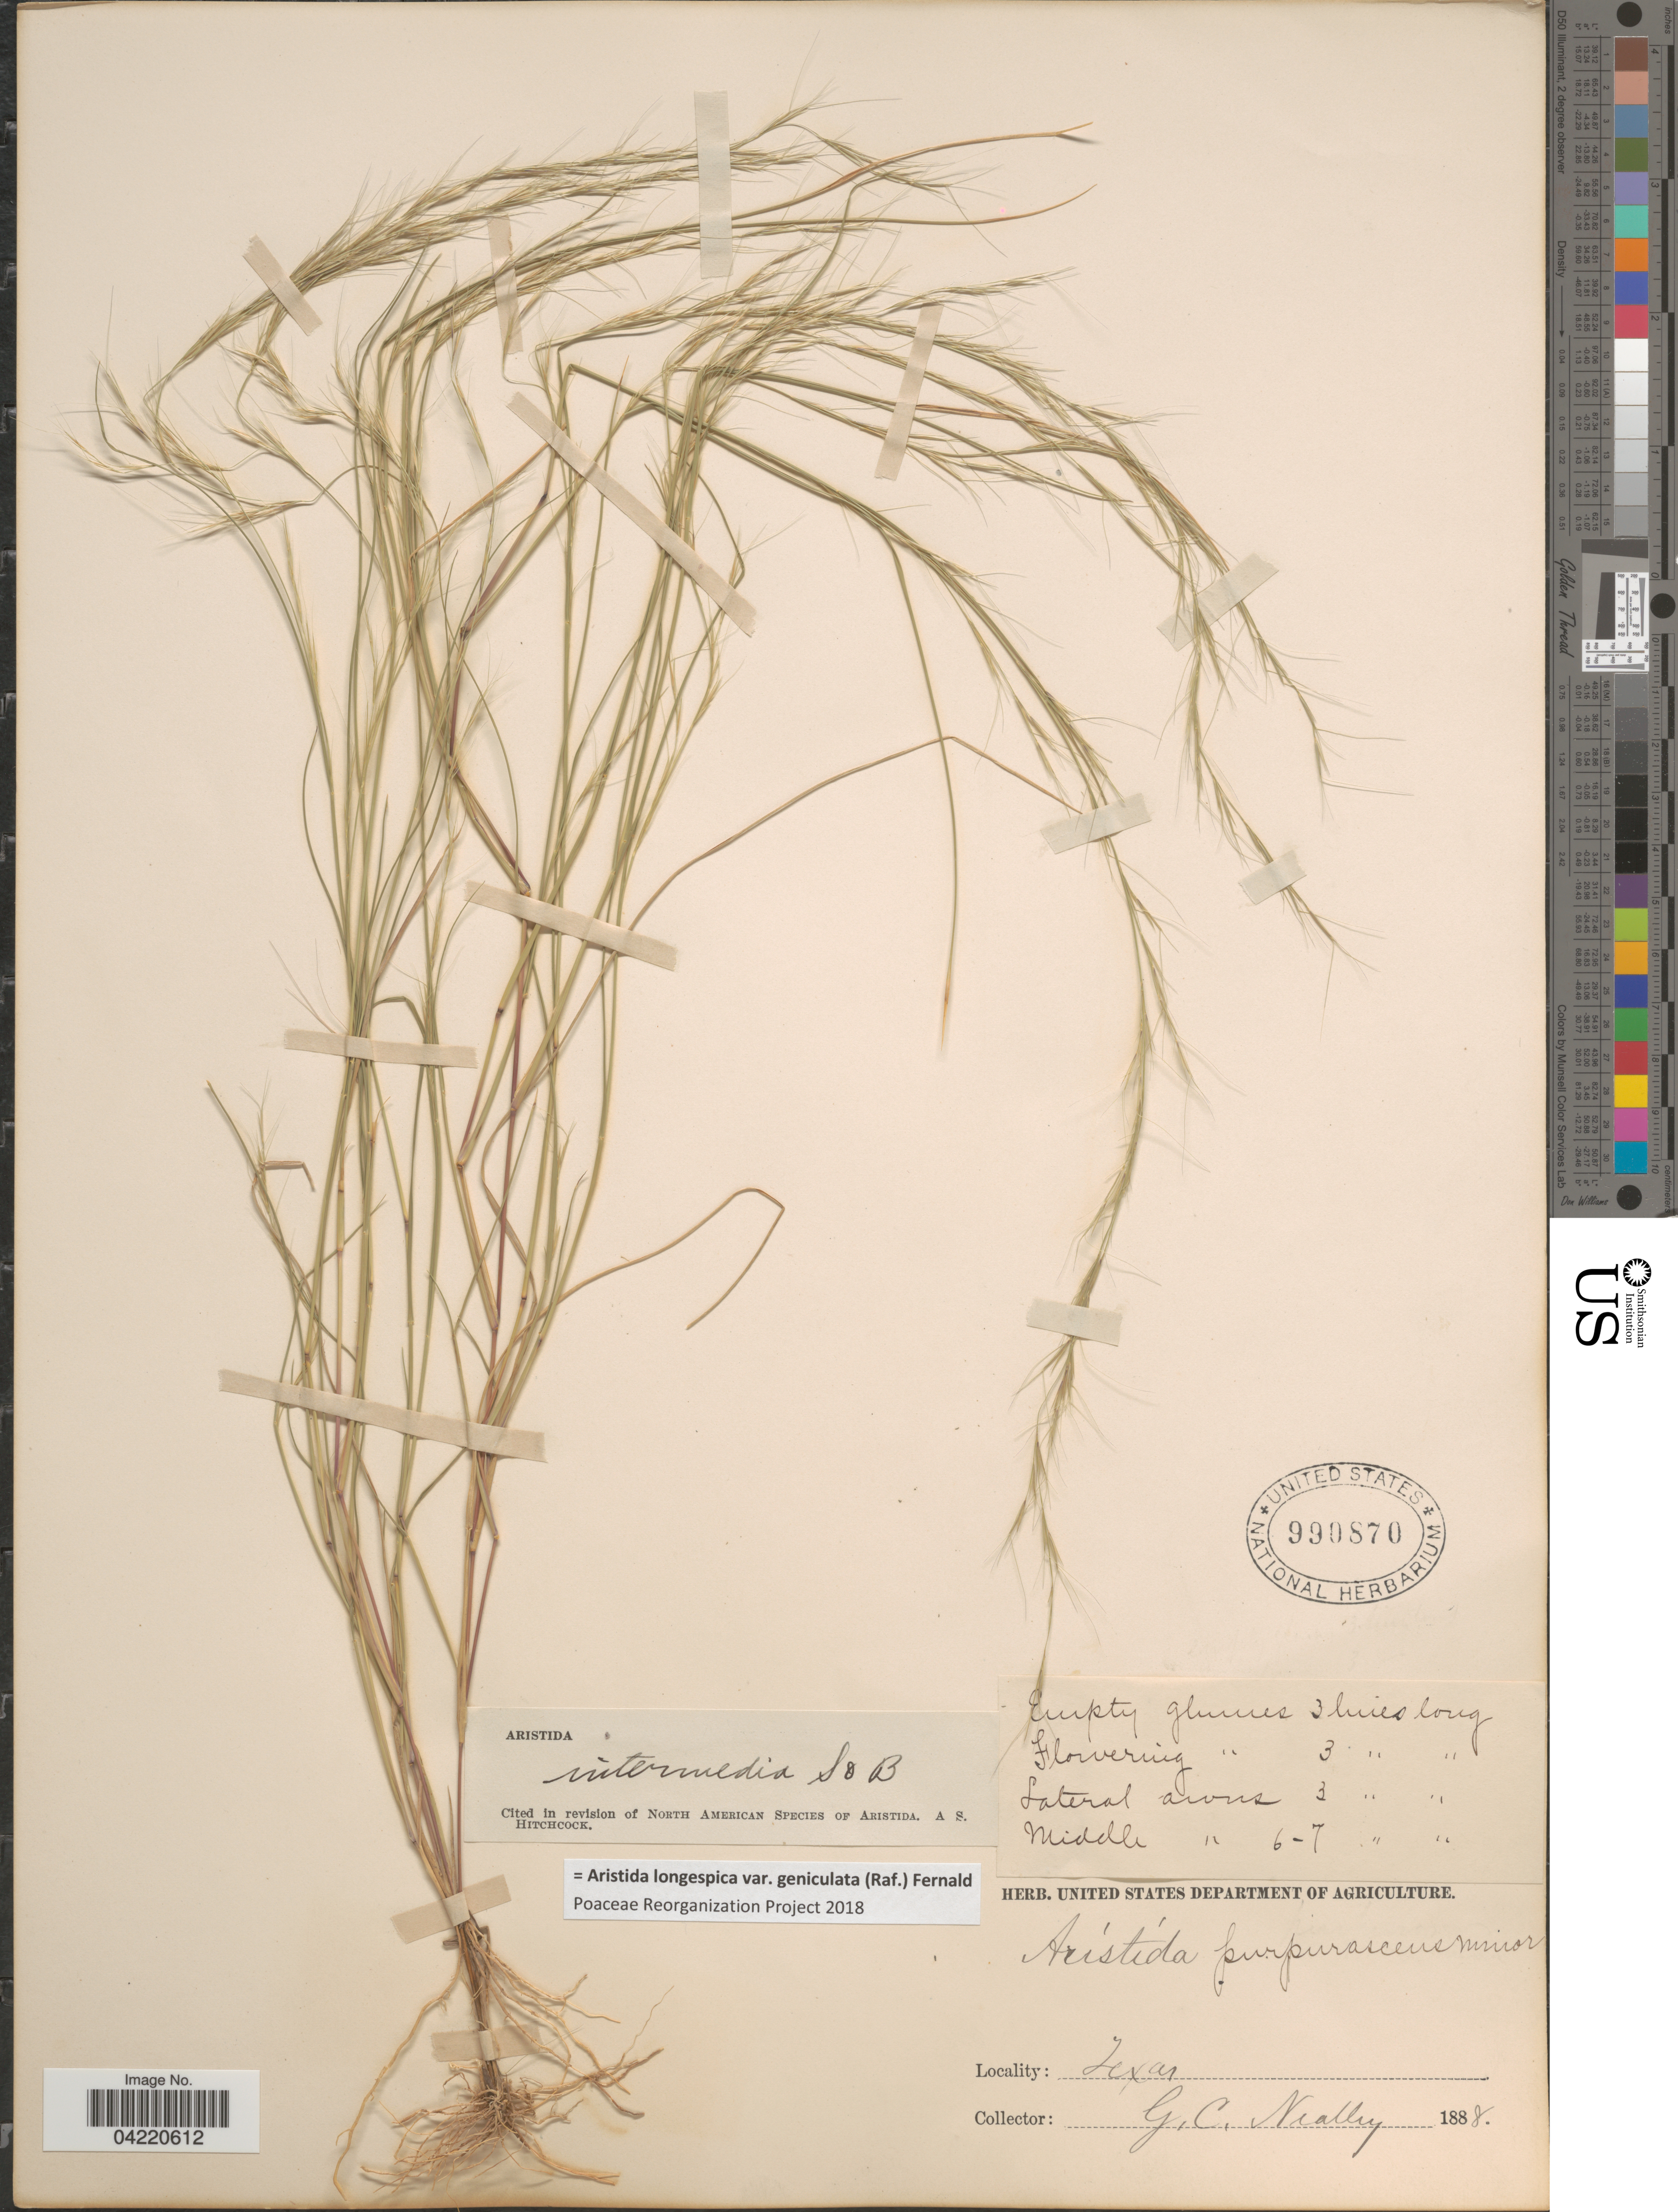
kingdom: Plantae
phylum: Tracheophyta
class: Liliopsida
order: Poales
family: Poaceae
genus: Aristida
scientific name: Aristida longespica var. geniculata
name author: (Raf.) Fernald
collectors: G. Neally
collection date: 1888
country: United States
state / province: Texas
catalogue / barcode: US 990870